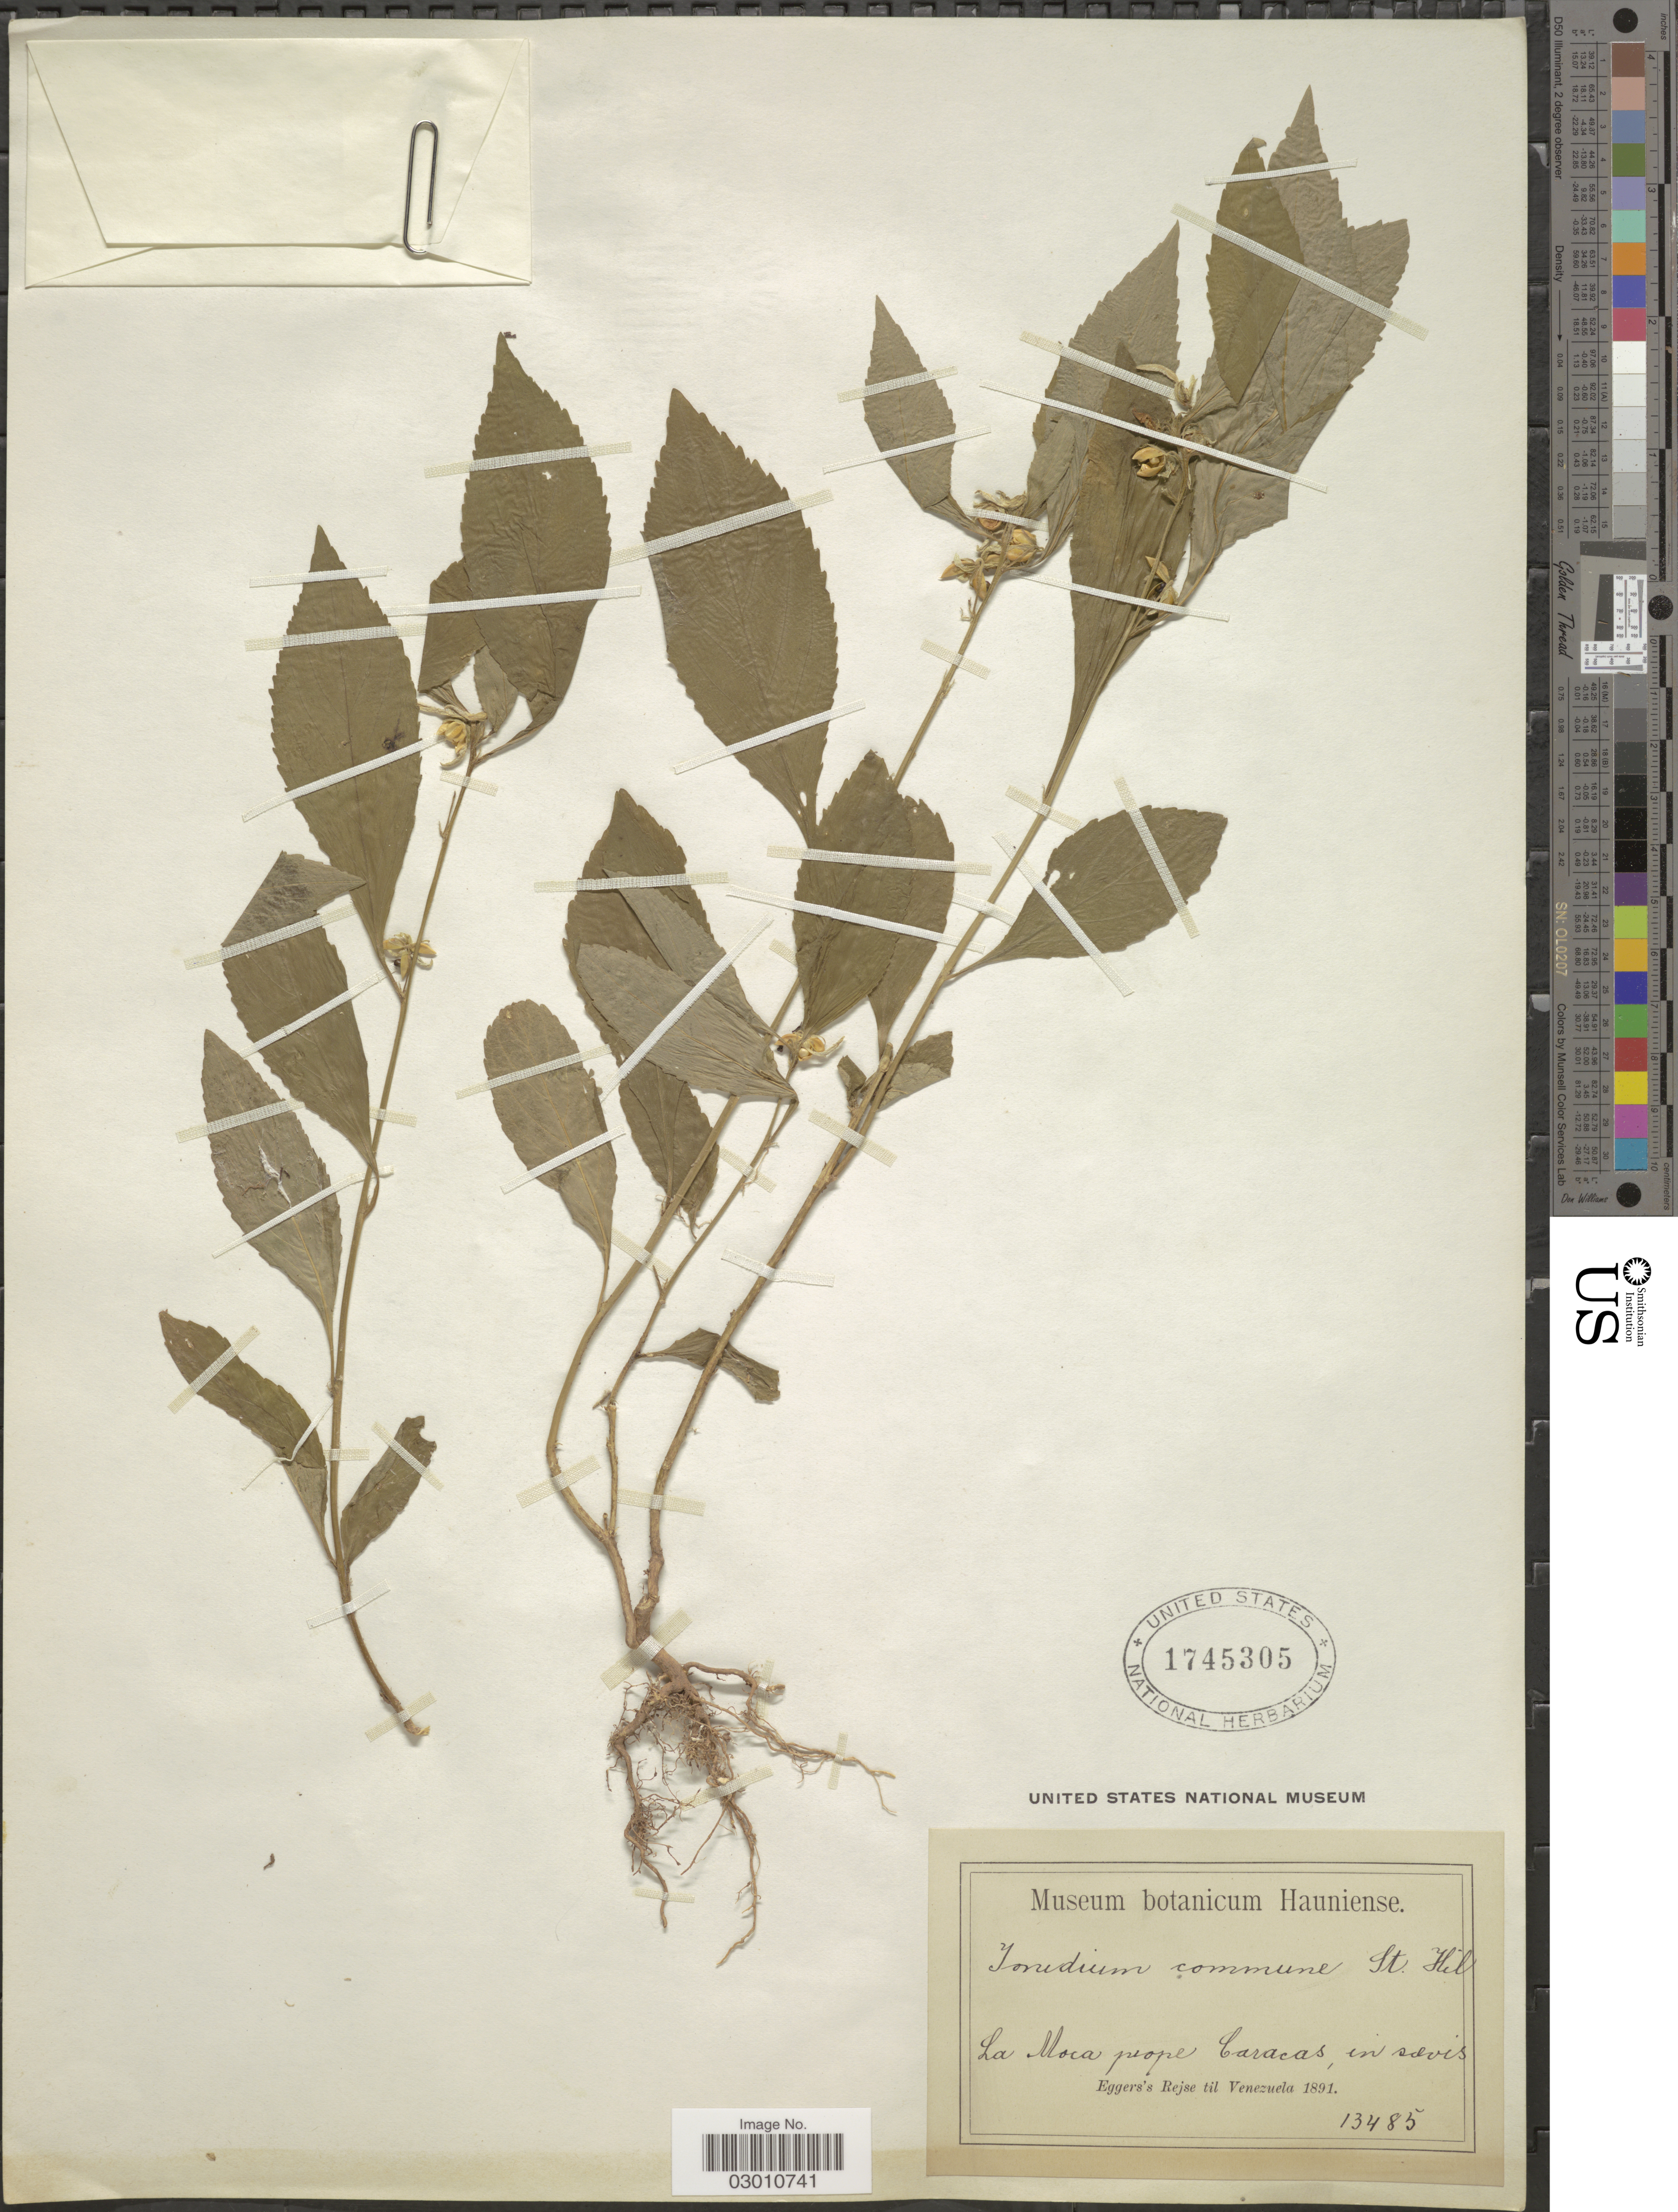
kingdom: Plantae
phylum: Tracheophyta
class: Magnoliopsida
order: Malpighiales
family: Violaceae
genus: Pombalia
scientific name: Pombalia communis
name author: (A. St.-Hil.) Paula-Souza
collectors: -. Eggers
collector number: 13485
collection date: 1891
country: Venezuela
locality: La Moca prope Caracas, in silvis.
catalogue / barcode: US 1745305